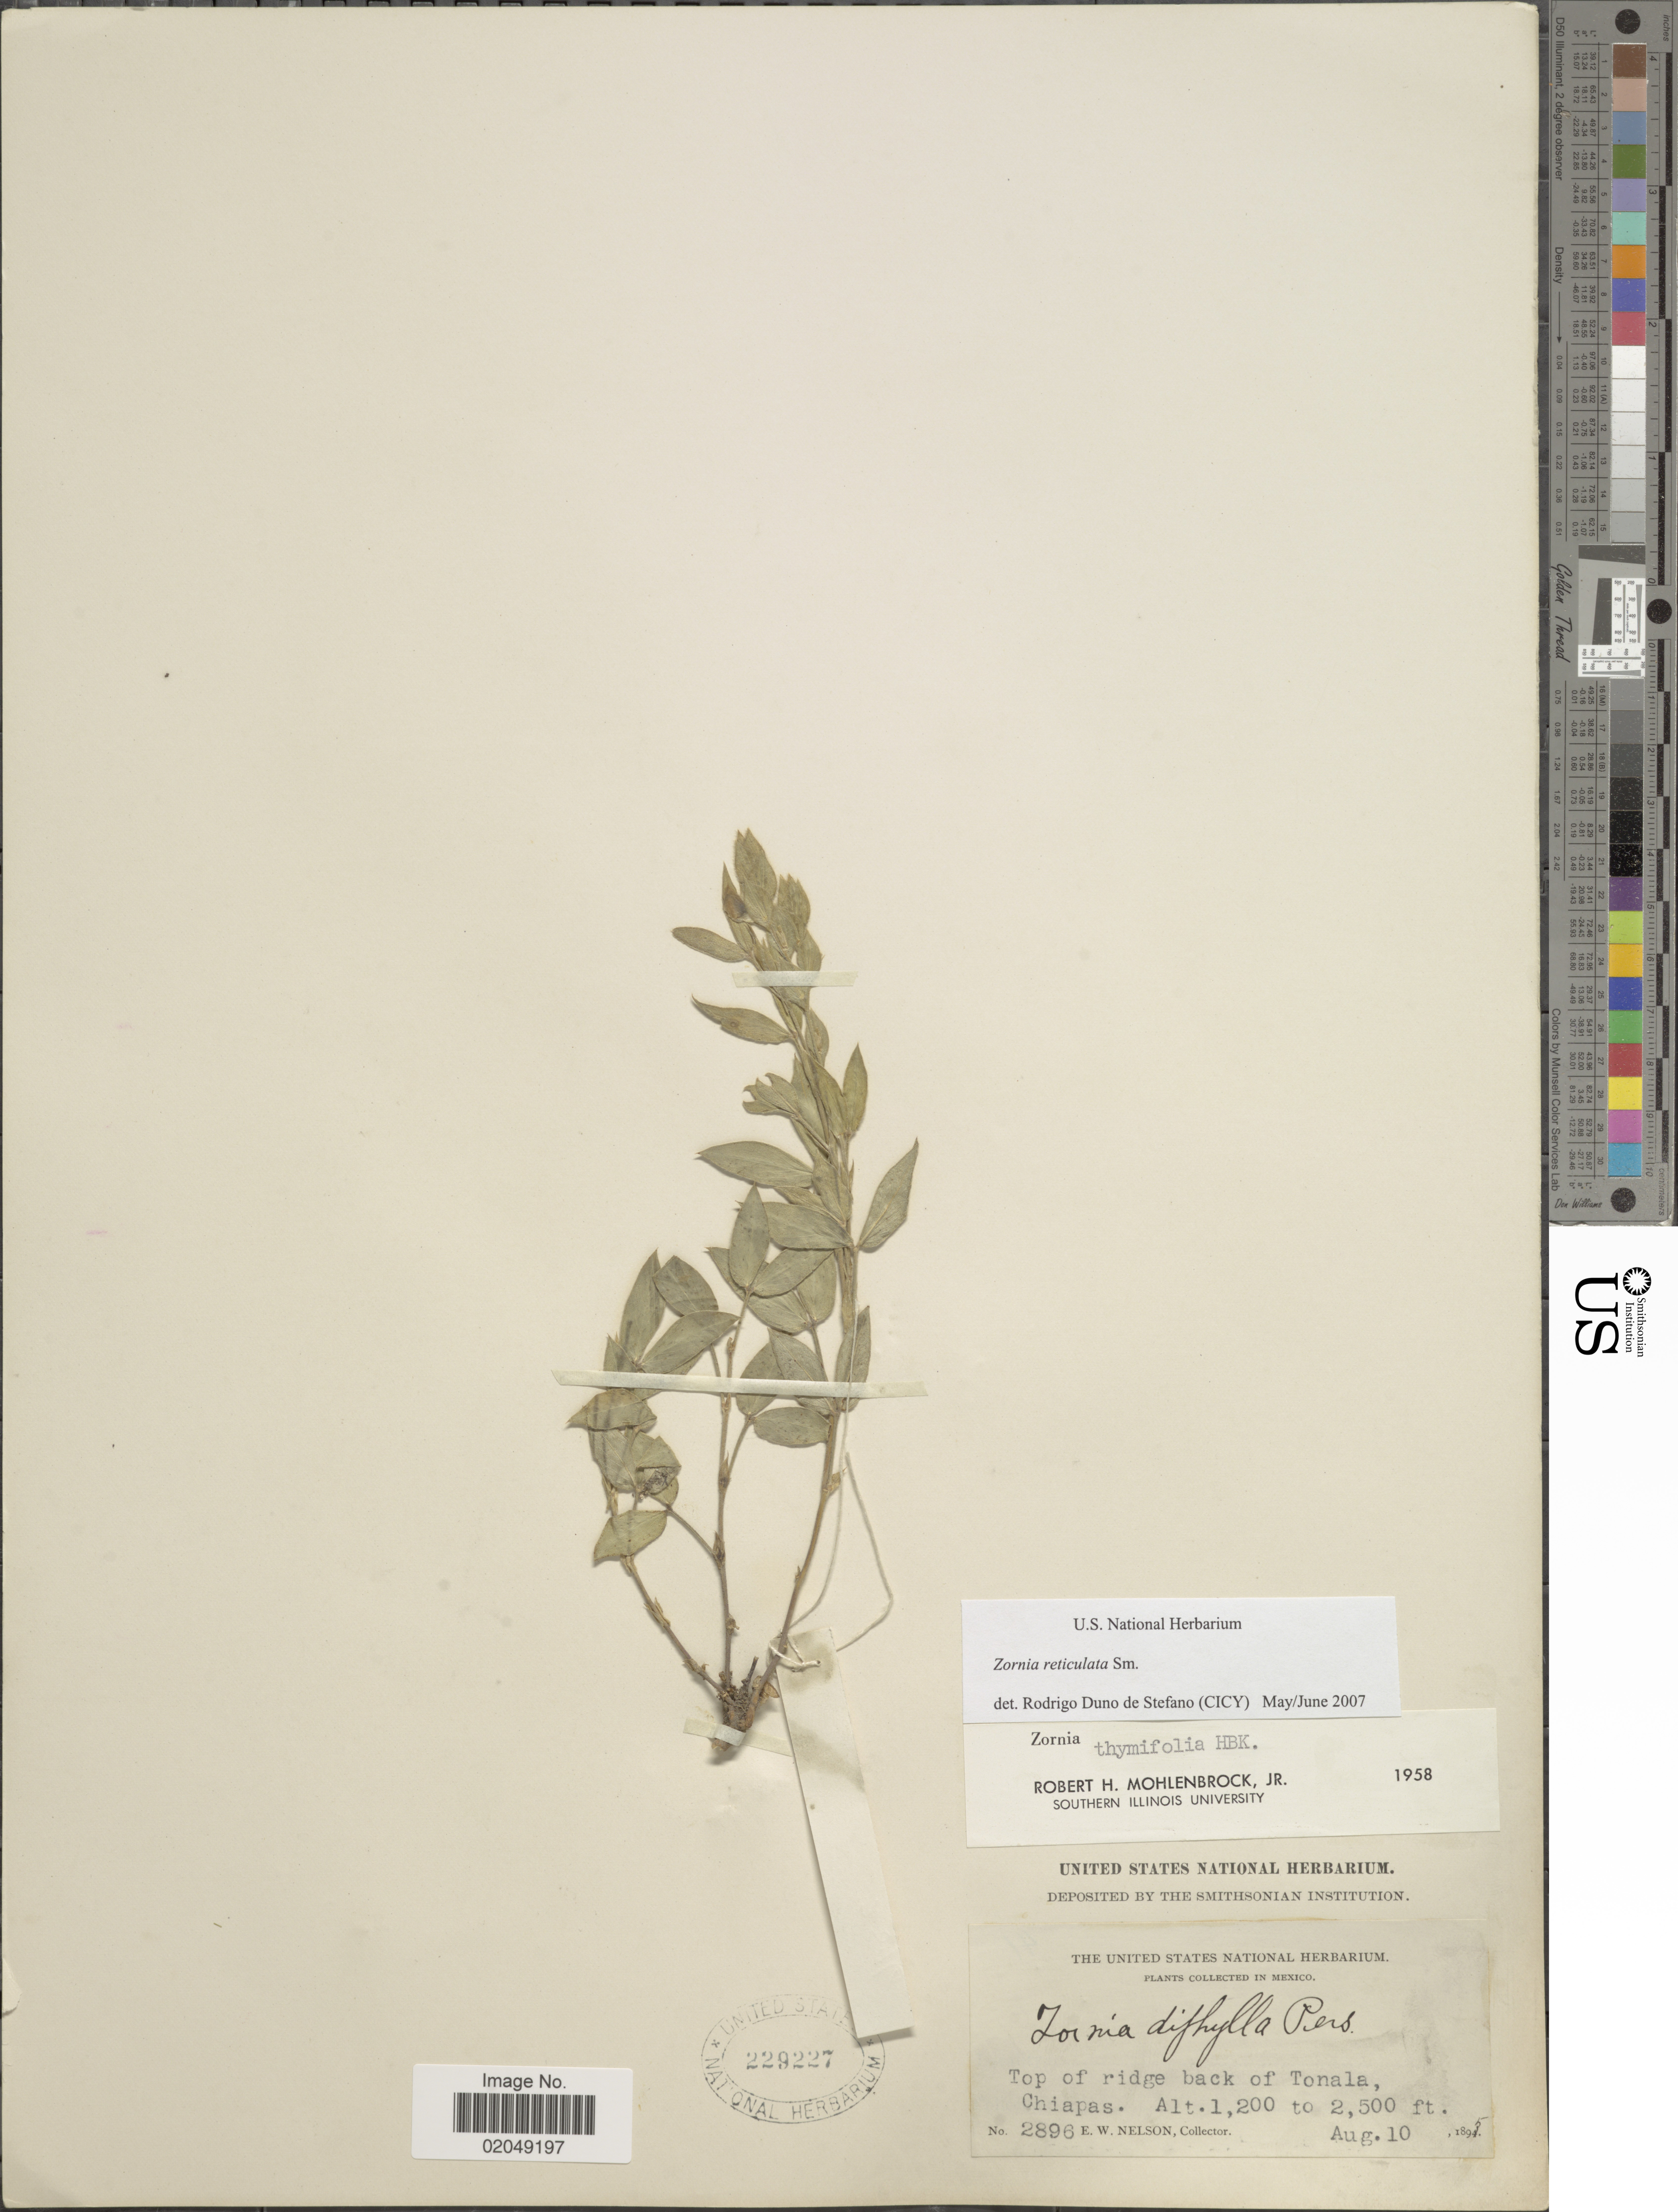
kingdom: Plantae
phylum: Tracheophyta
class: Magnoliopsida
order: Fabales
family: Fabaceae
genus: Zornia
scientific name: Zornia reticulata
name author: Sm.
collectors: E. W. Nelson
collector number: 2896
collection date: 1895-08-10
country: Mexico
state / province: Chiapas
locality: Top of ridge back of Tonala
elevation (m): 366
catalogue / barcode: US 229227